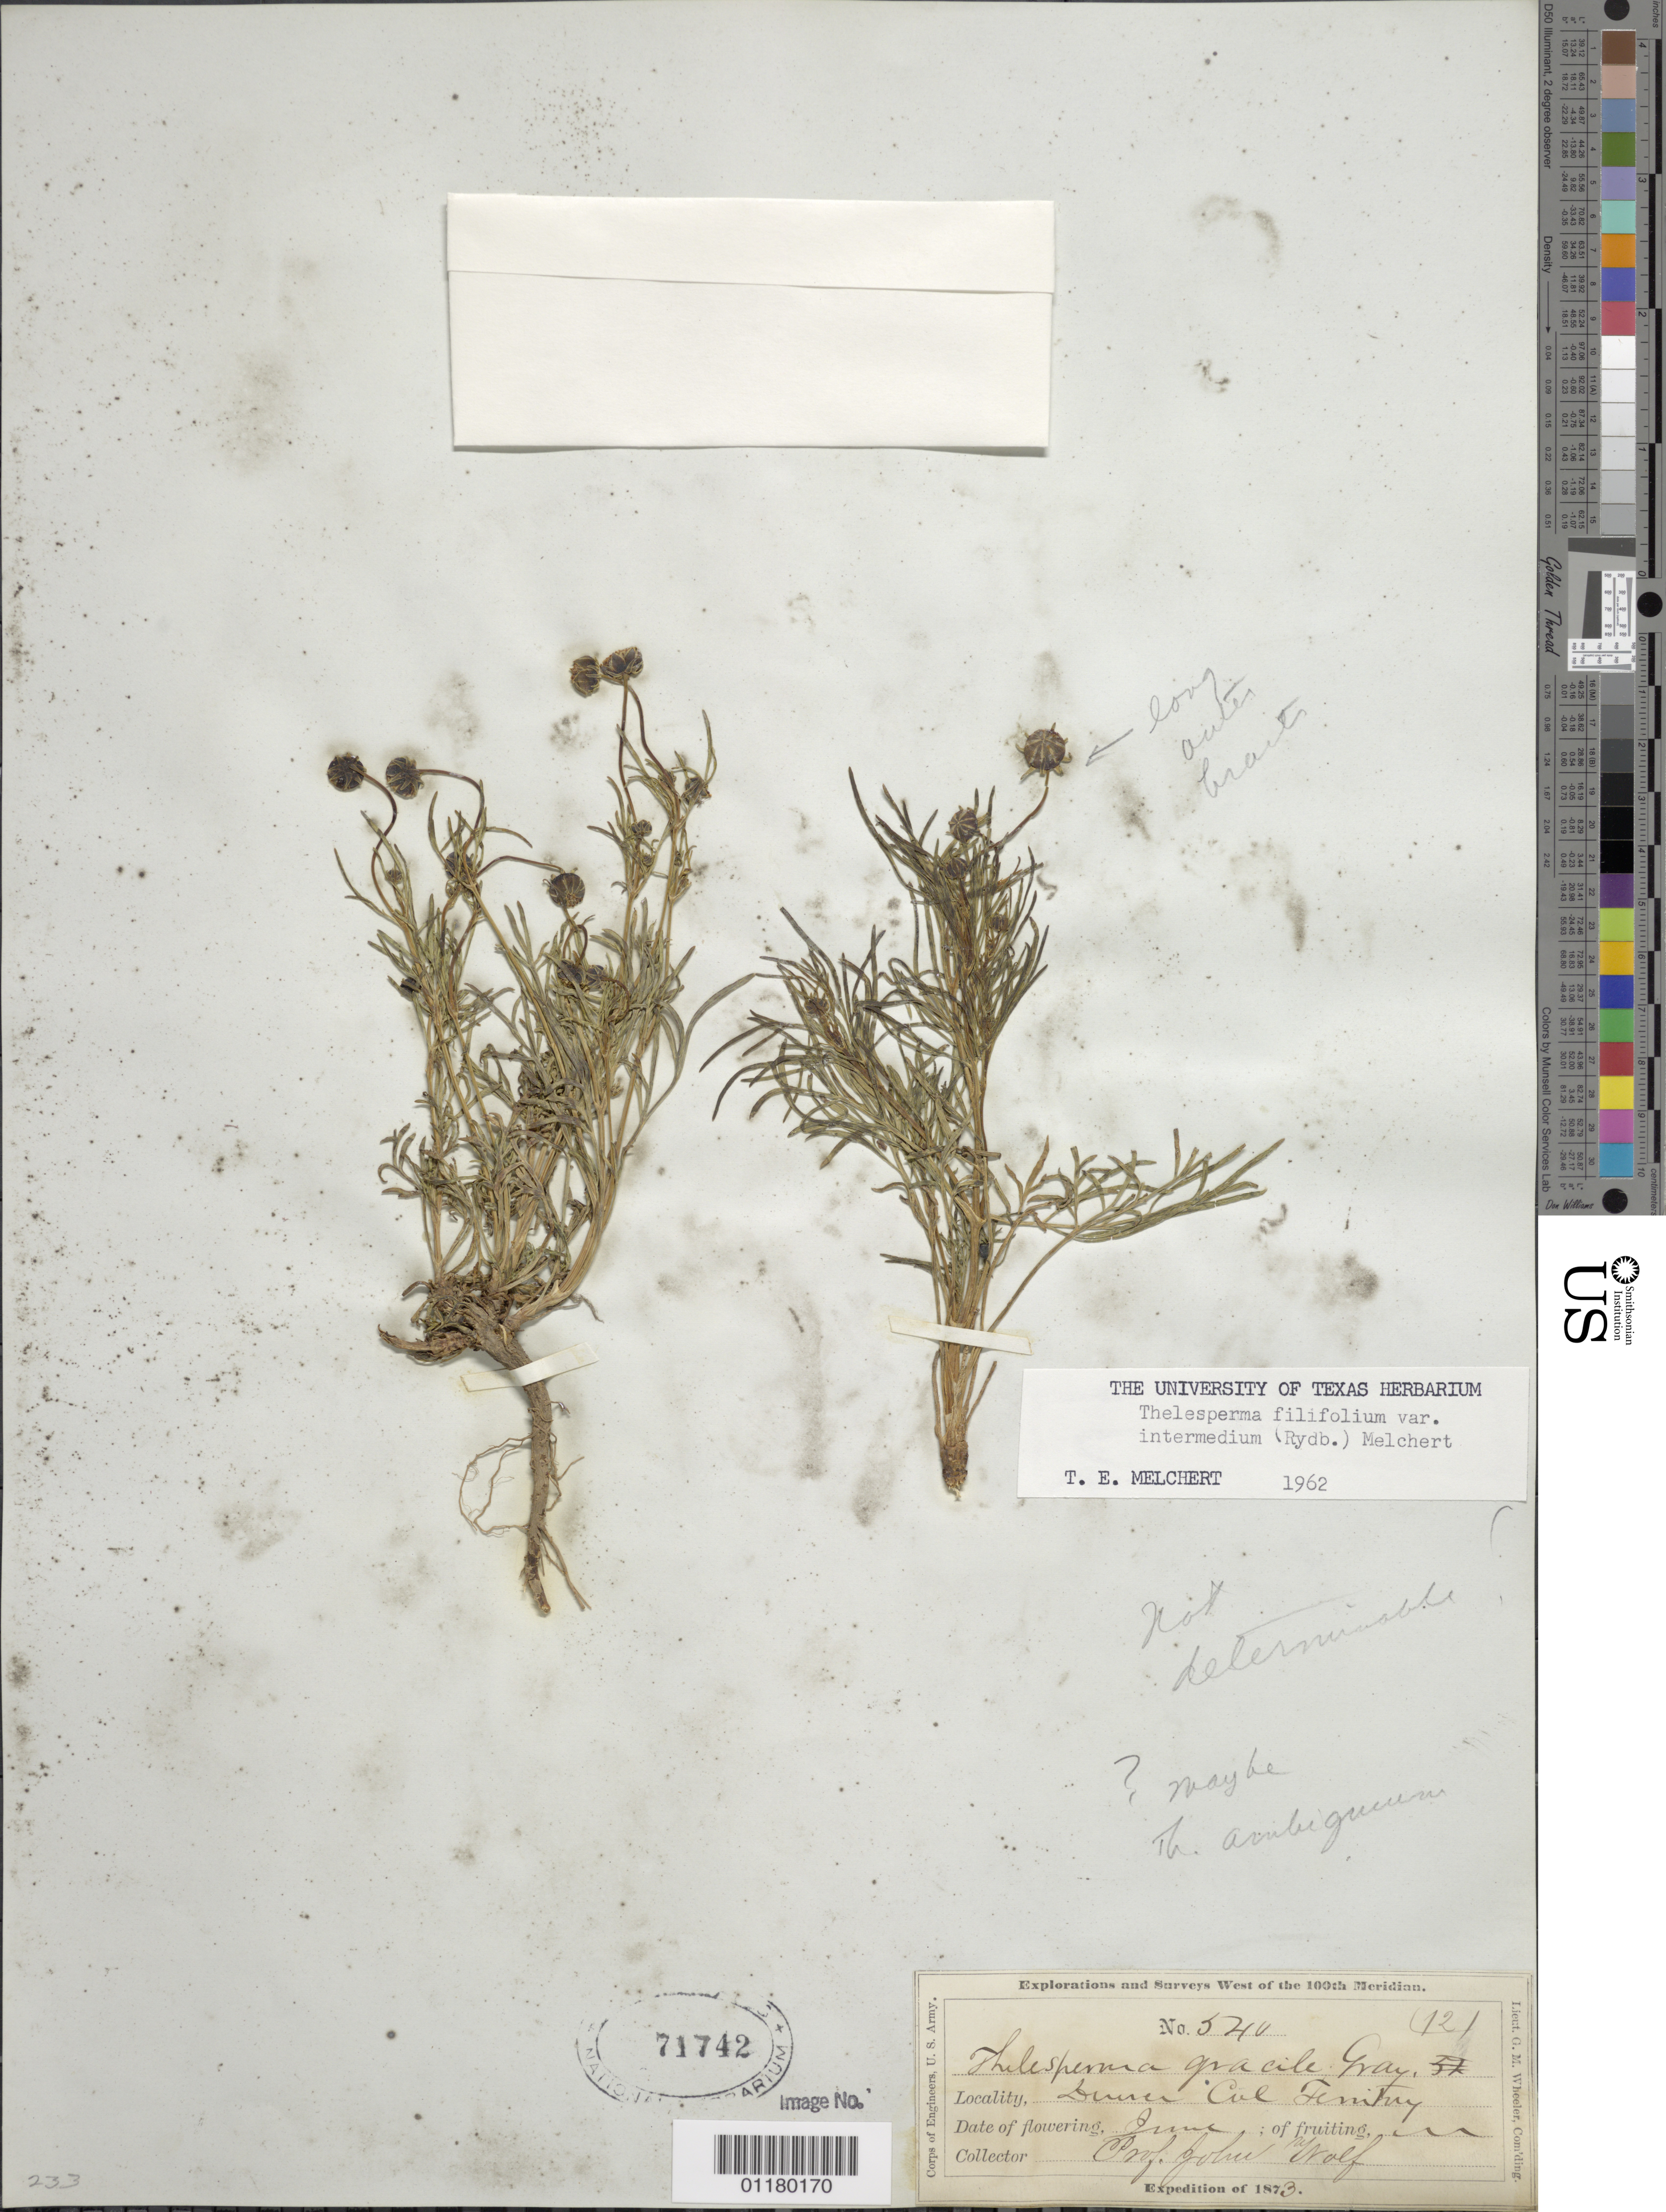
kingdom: Plantae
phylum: Tracheophyta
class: Magnoliopsida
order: Asterales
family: Asteraceae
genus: Thelesperma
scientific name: Thelesperma filifolium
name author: (Hook.) A. Gray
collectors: J. Wolf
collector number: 540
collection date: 1873-06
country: United States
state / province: Colorado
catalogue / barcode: US 71742